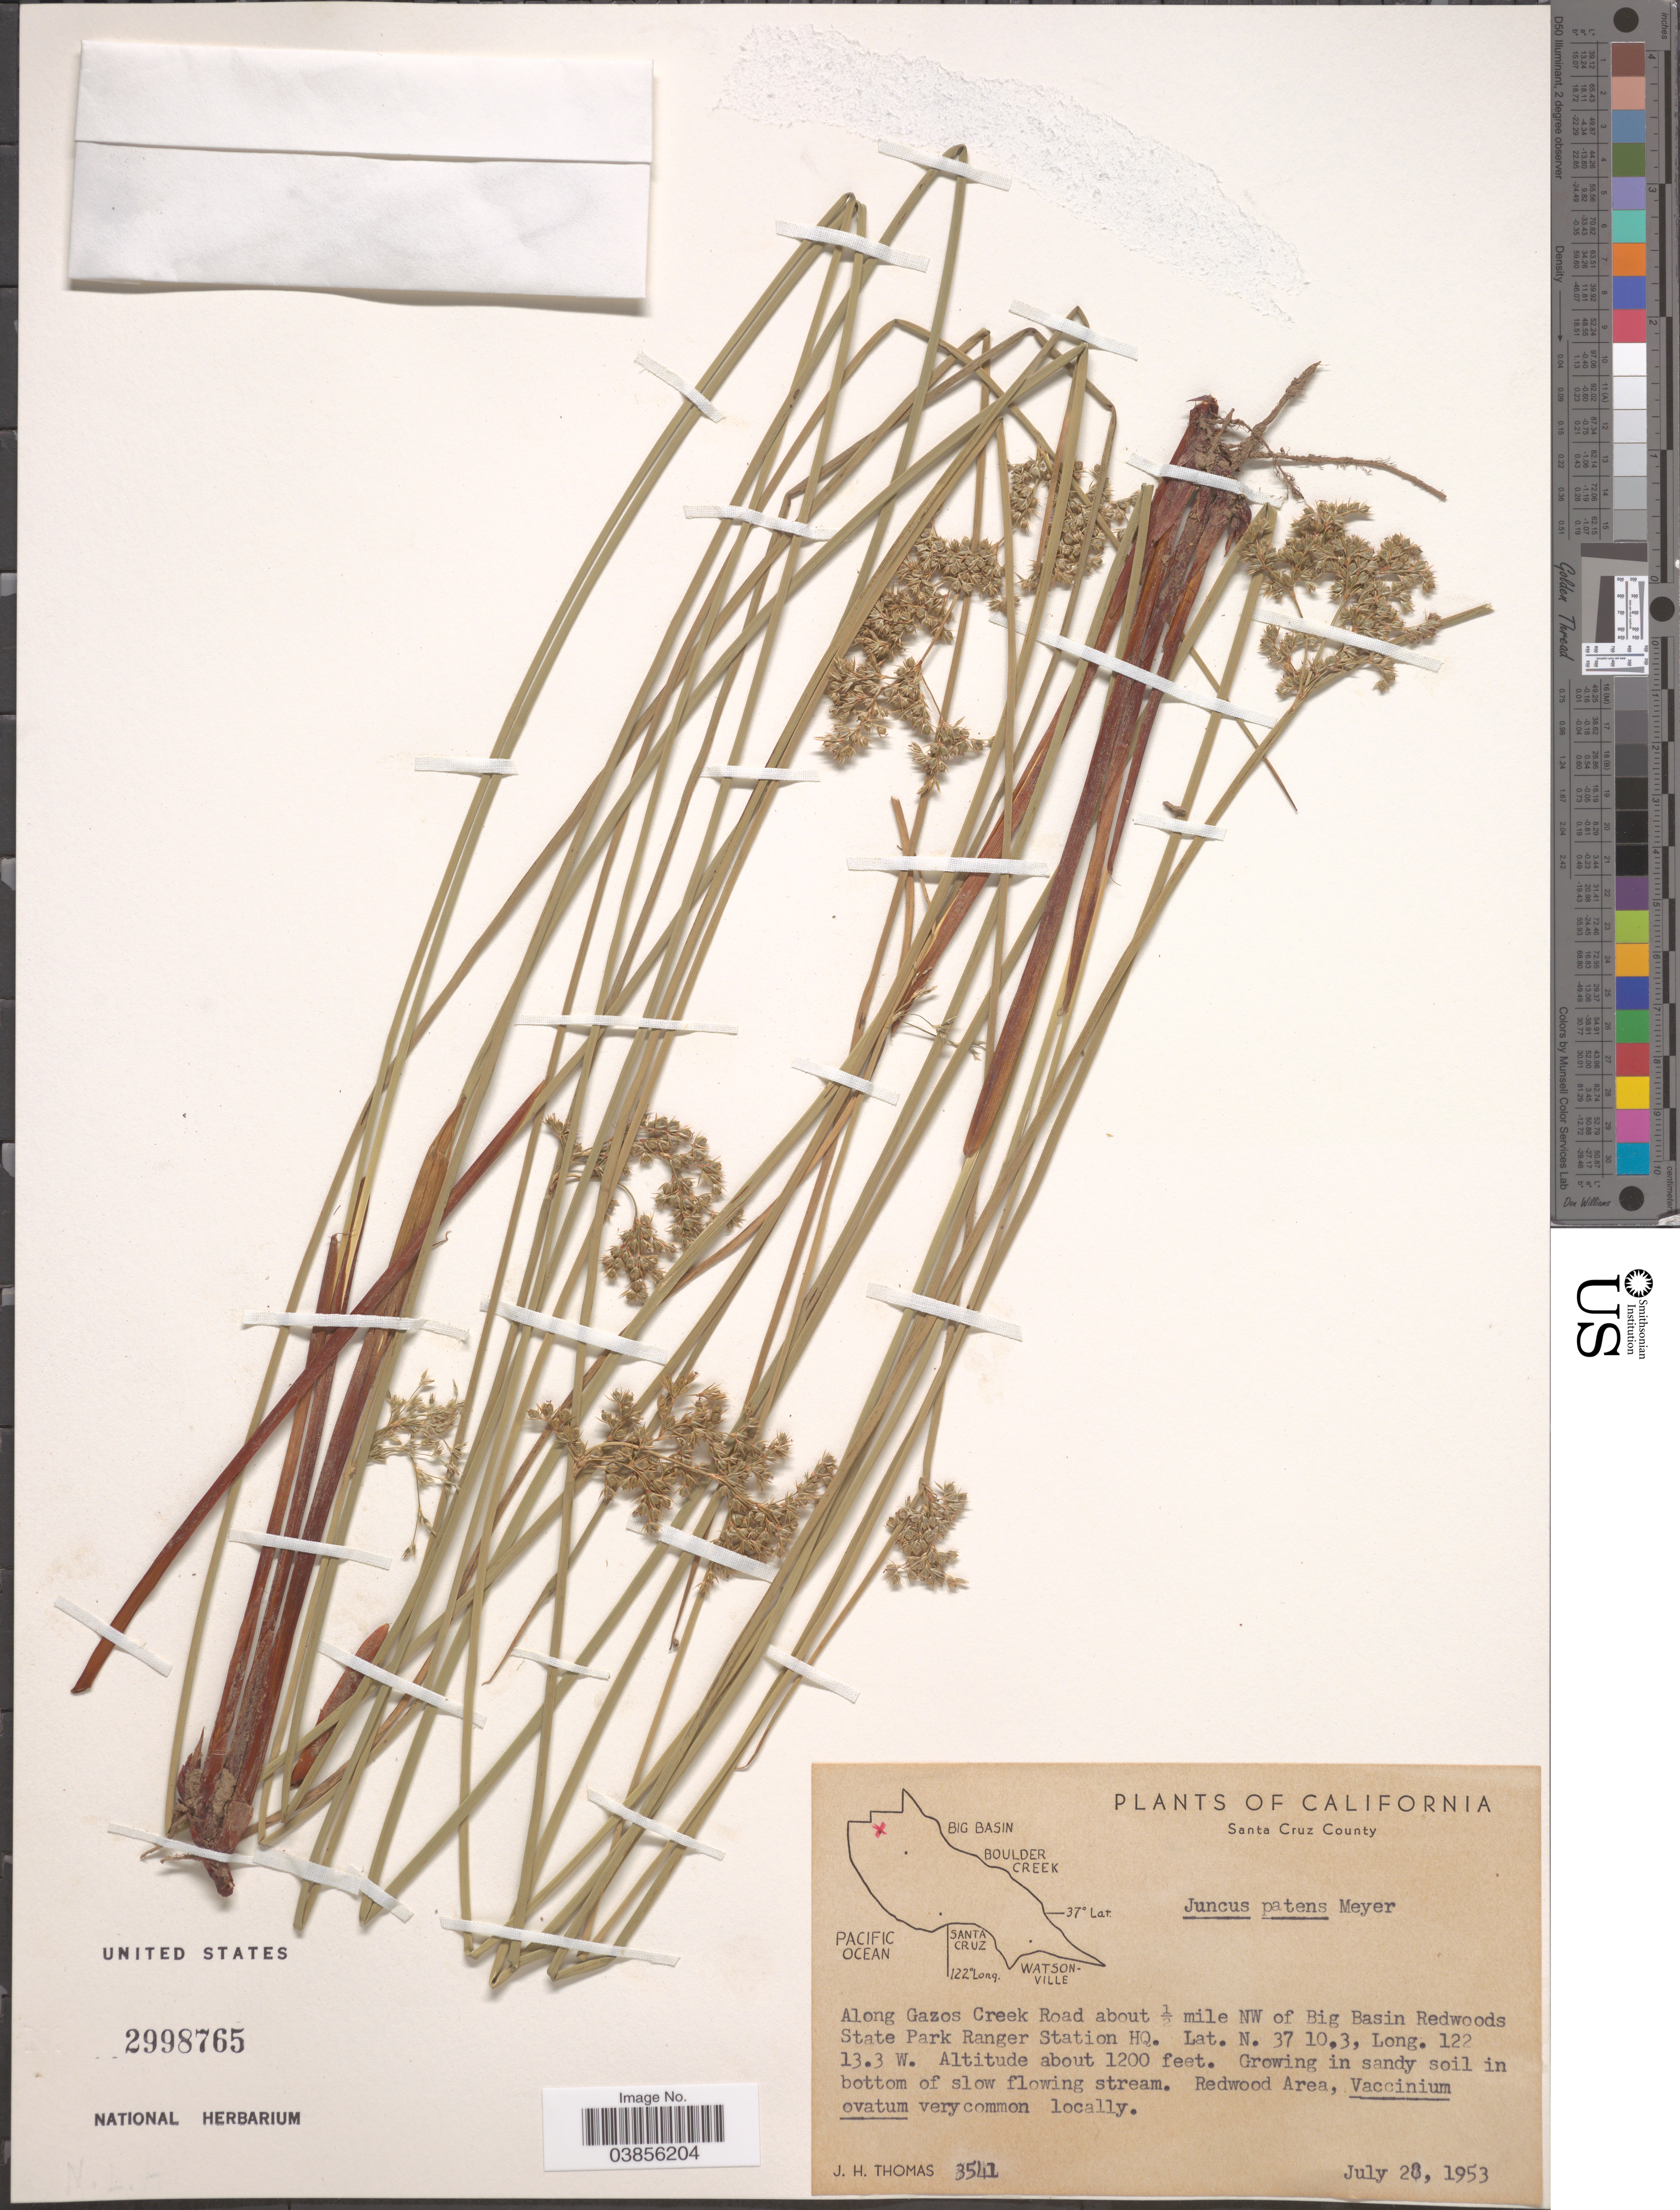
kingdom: Plantae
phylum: Tracheophyta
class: Liliopsida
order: Poales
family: Juncaceae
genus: Juncus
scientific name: Juncus patens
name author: E. Mey.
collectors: J. H. Thomas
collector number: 3541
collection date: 1953-07-28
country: United States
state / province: California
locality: Along Gazos Creek Road about ½ mile NW of Big Basin Redwoods State Park Ranger Station HQ. Redwood Area.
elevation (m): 366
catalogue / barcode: US 2998765